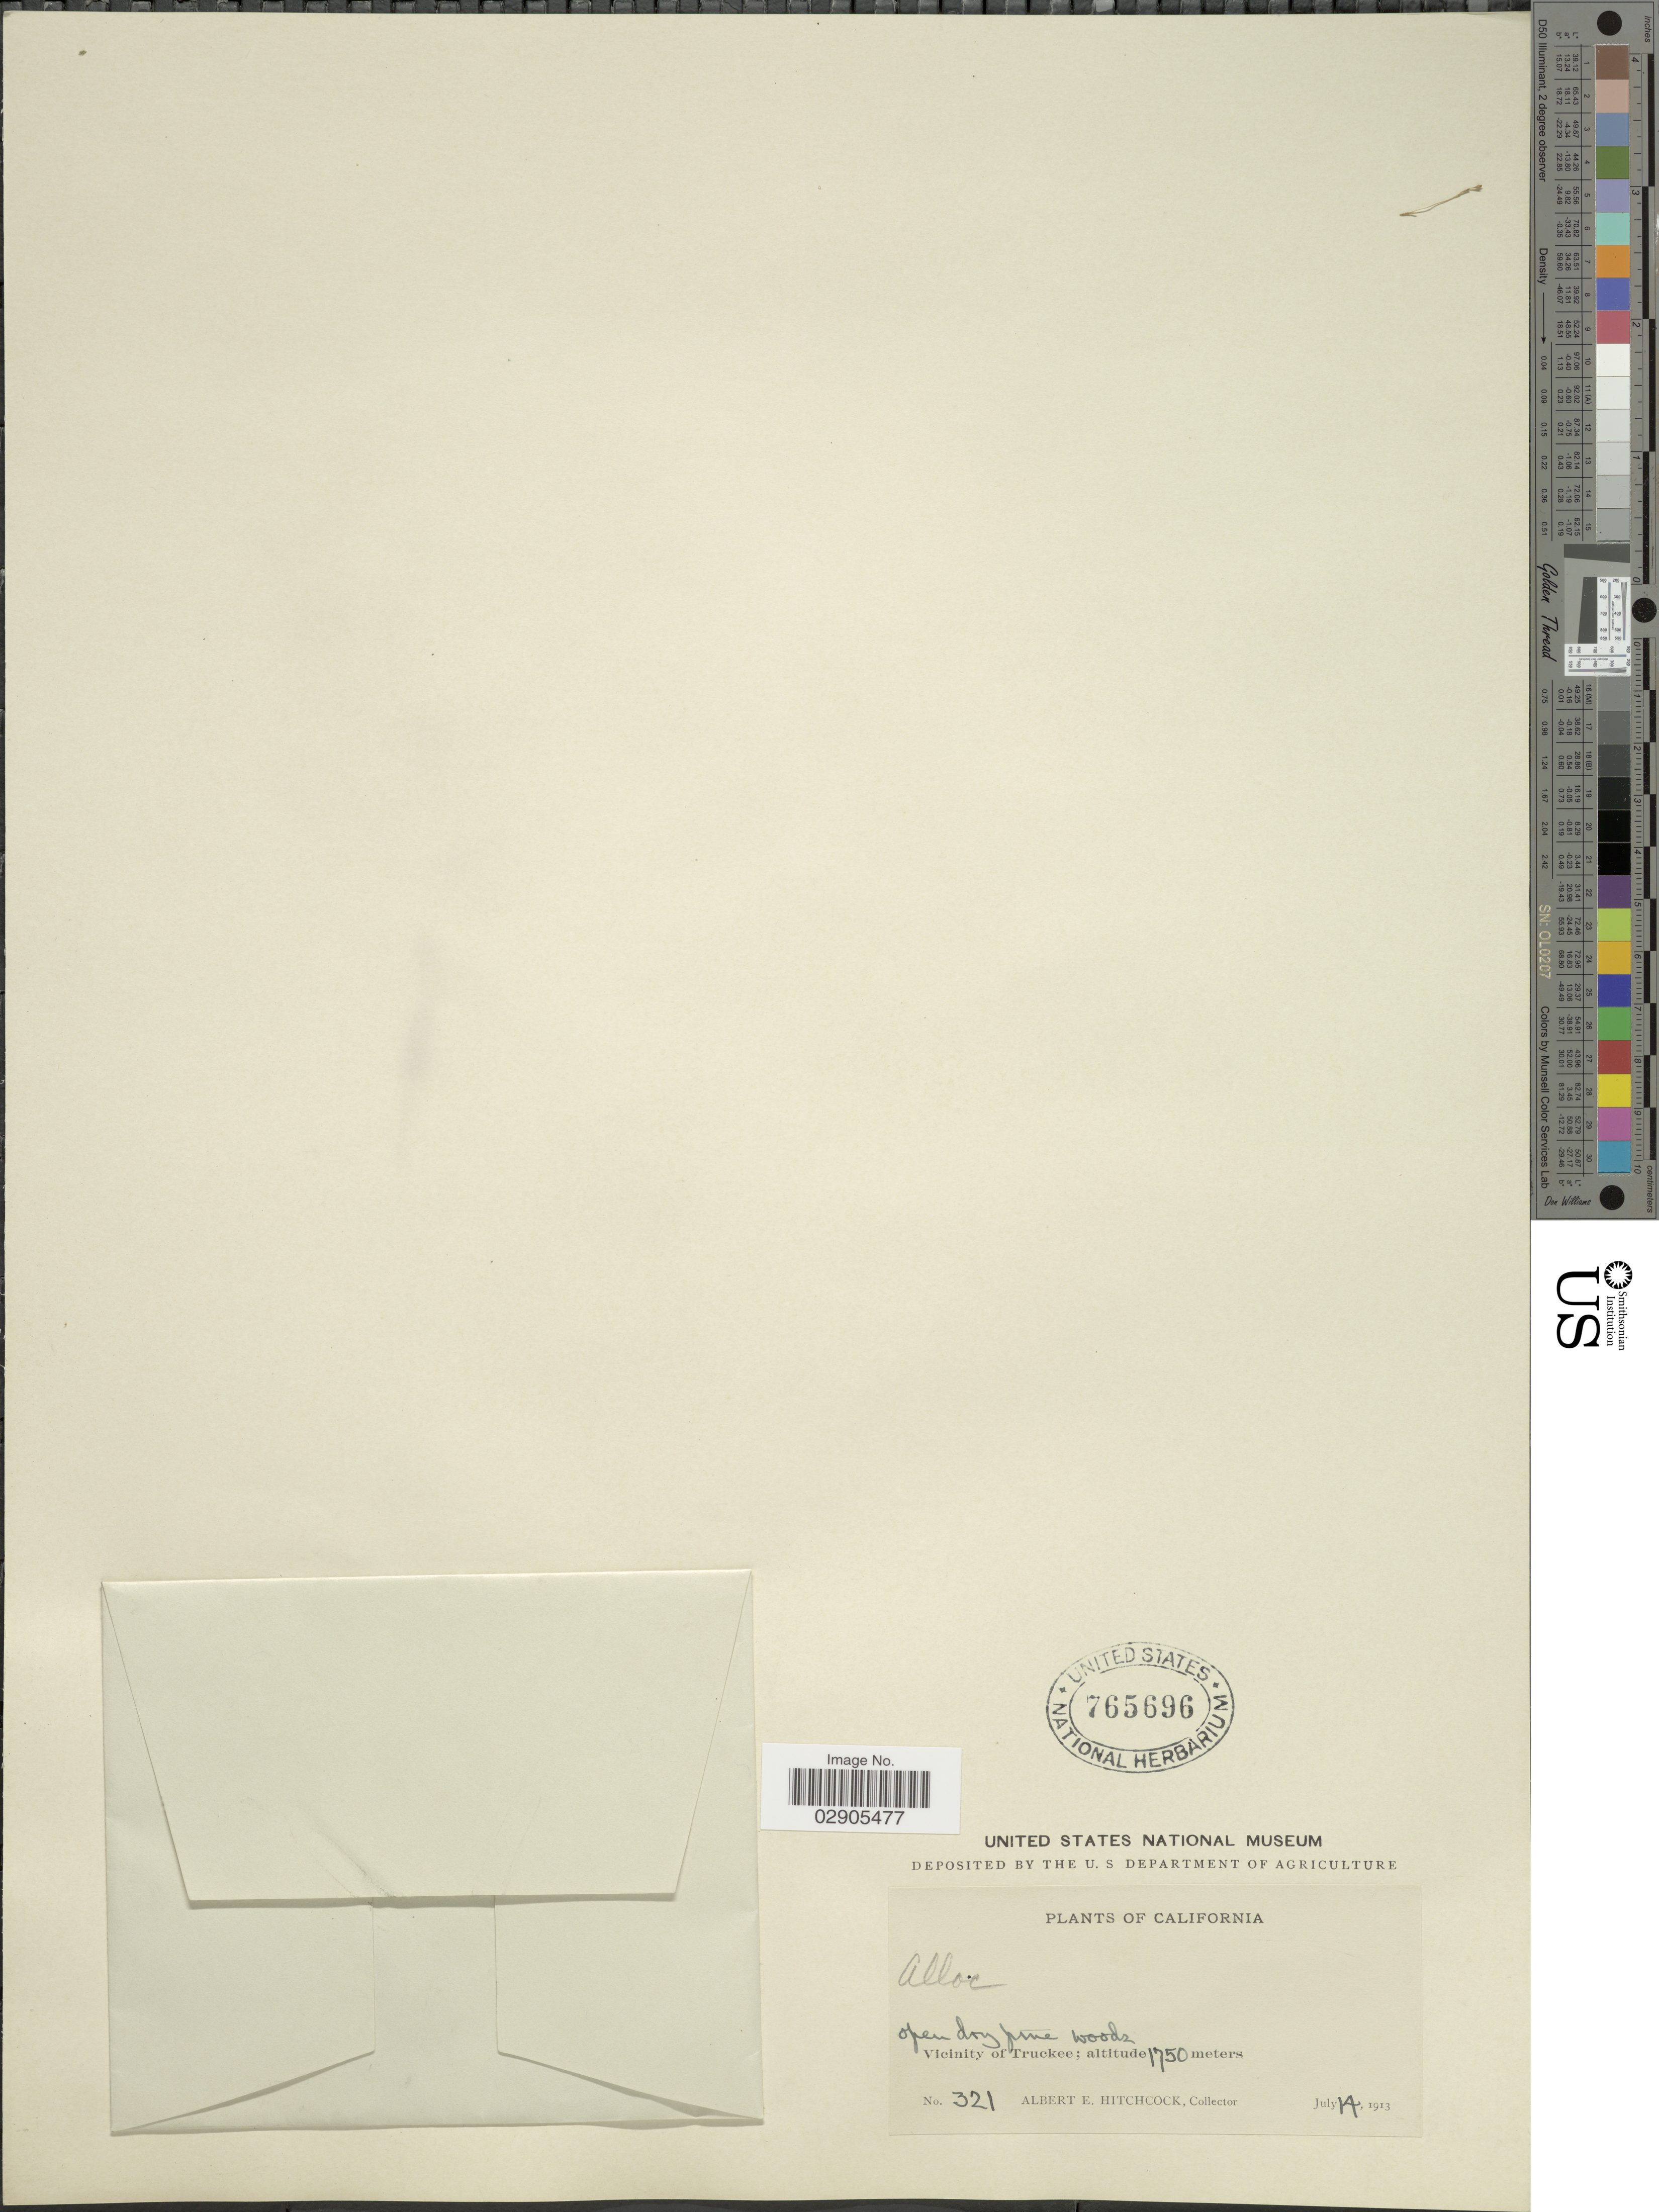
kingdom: Plantae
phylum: Tracheophyta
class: Magnoliopsida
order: Boraginales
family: Boraginaceae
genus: Allocarya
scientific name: Allocarya sp.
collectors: A. Hitchcock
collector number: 321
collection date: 1913-07-14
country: United States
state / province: California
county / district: Nevada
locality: Vicinity of Truckee.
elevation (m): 1750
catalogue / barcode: US 765696